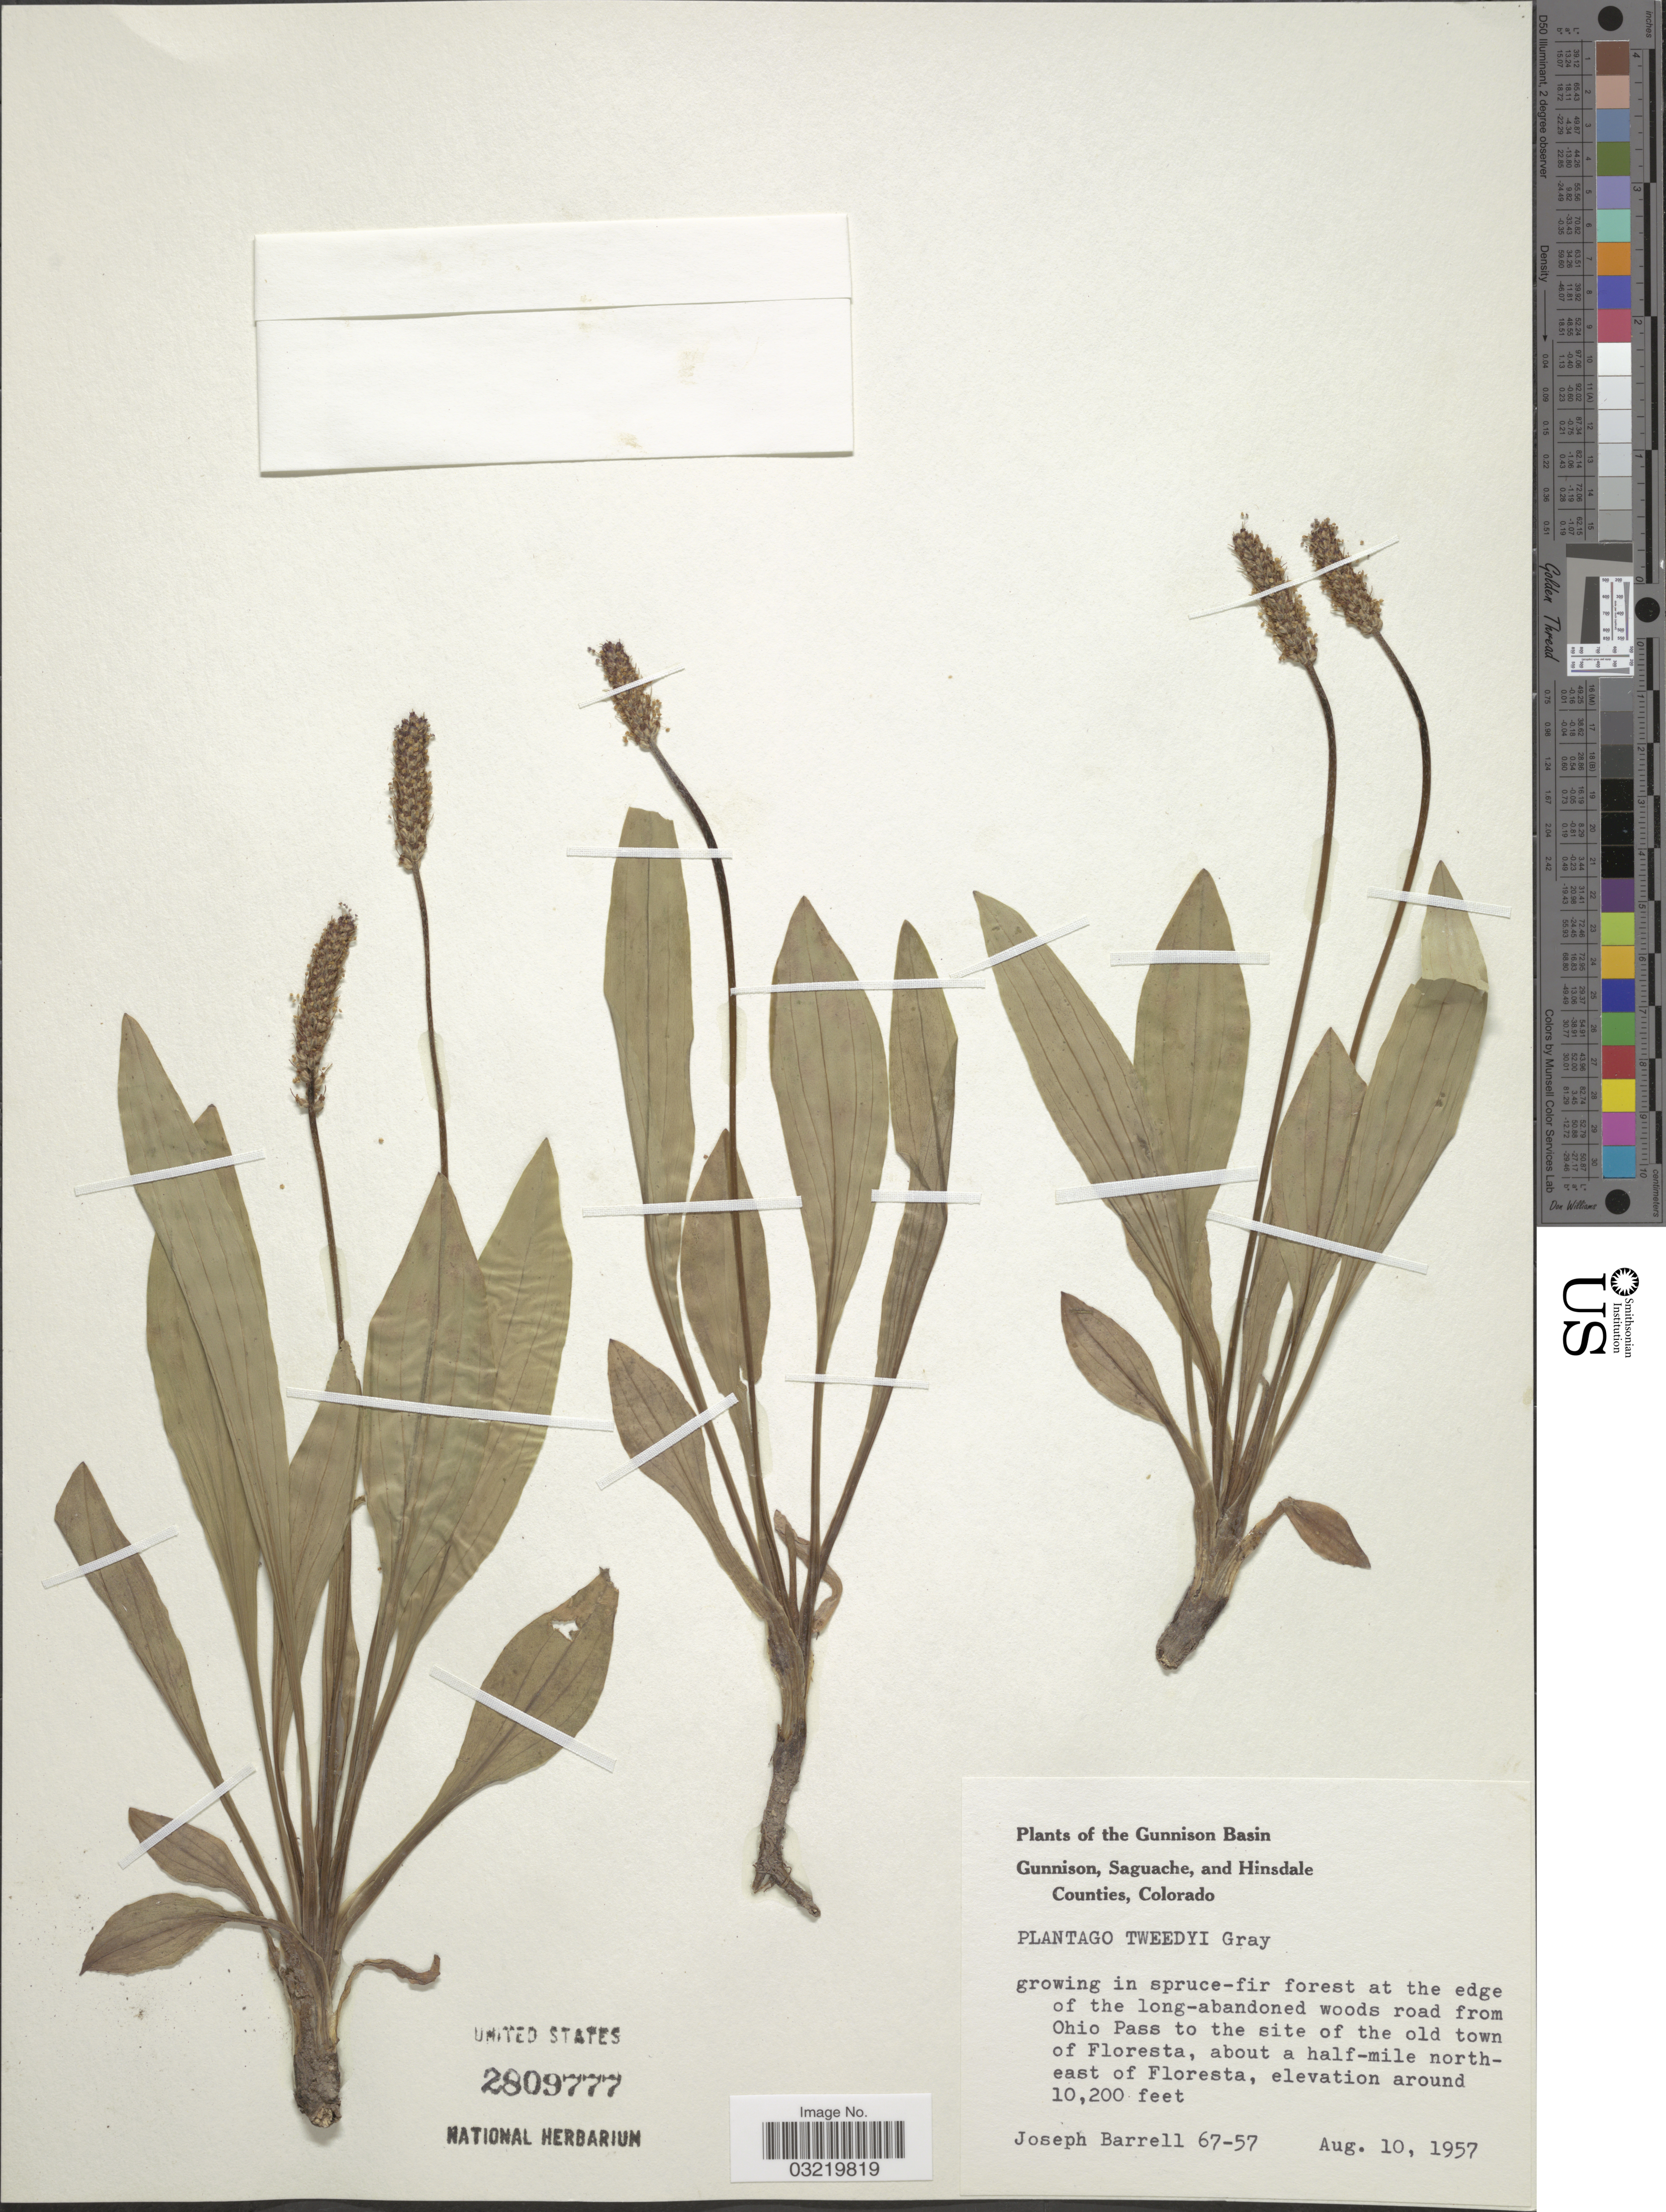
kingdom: Plantae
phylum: Tracheophyta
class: Magnoliopsida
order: Lamiales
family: Plantaginaceae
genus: Plantago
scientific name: Plantago tweedyi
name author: A. Gray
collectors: J. Barrell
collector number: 67-57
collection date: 1957-08-10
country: United States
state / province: Colorado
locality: The Gunnison Basin, Gunnison, and Hinsdale Counties, at the edge of the long-abandoned woods road from Ohio Pass to the site of the old town of Floresta, about a half-mile northeast of Floresta.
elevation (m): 3109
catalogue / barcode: US 2809777